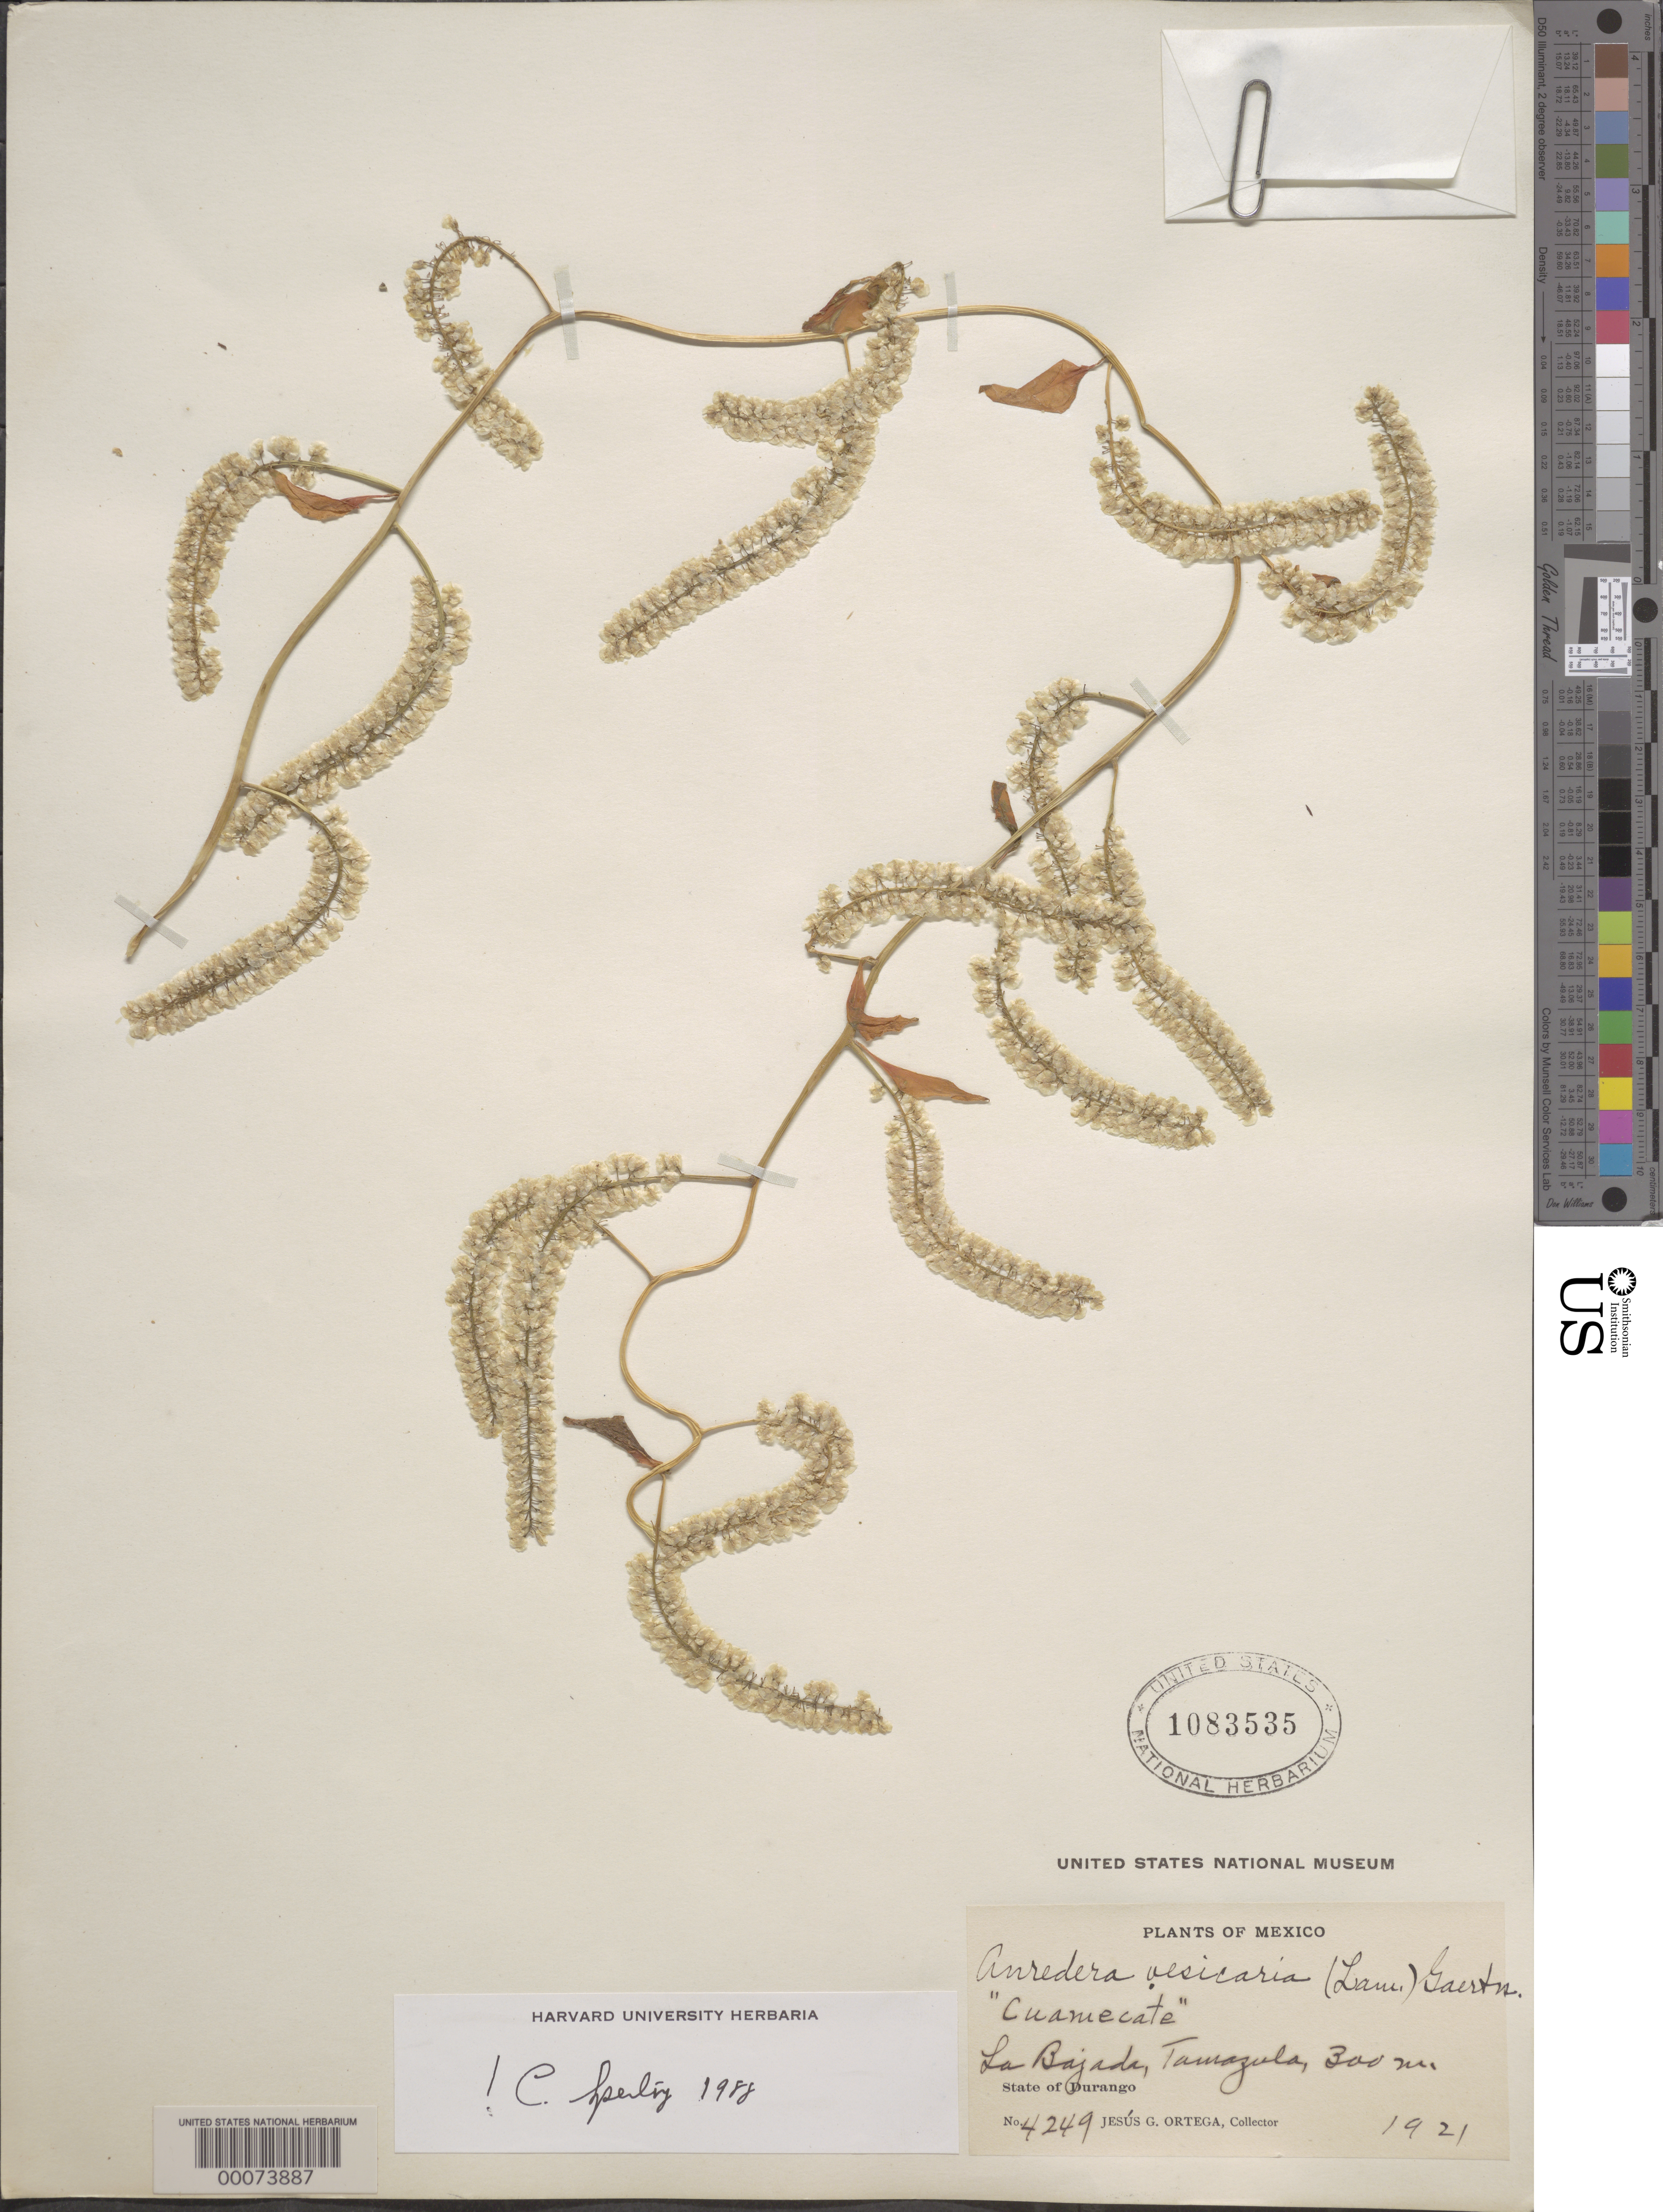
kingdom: Plantae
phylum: Tracheophyta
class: Magnoliopsida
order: Caryophyllales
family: Basellaceae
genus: Anredera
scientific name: Anredera vesicaria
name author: (Lam.) C.F. Gaertn.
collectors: J. Ortega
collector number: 4249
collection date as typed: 1921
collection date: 1921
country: Mexico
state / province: Durango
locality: La bajada, Tamazula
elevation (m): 300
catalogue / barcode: US 1083535